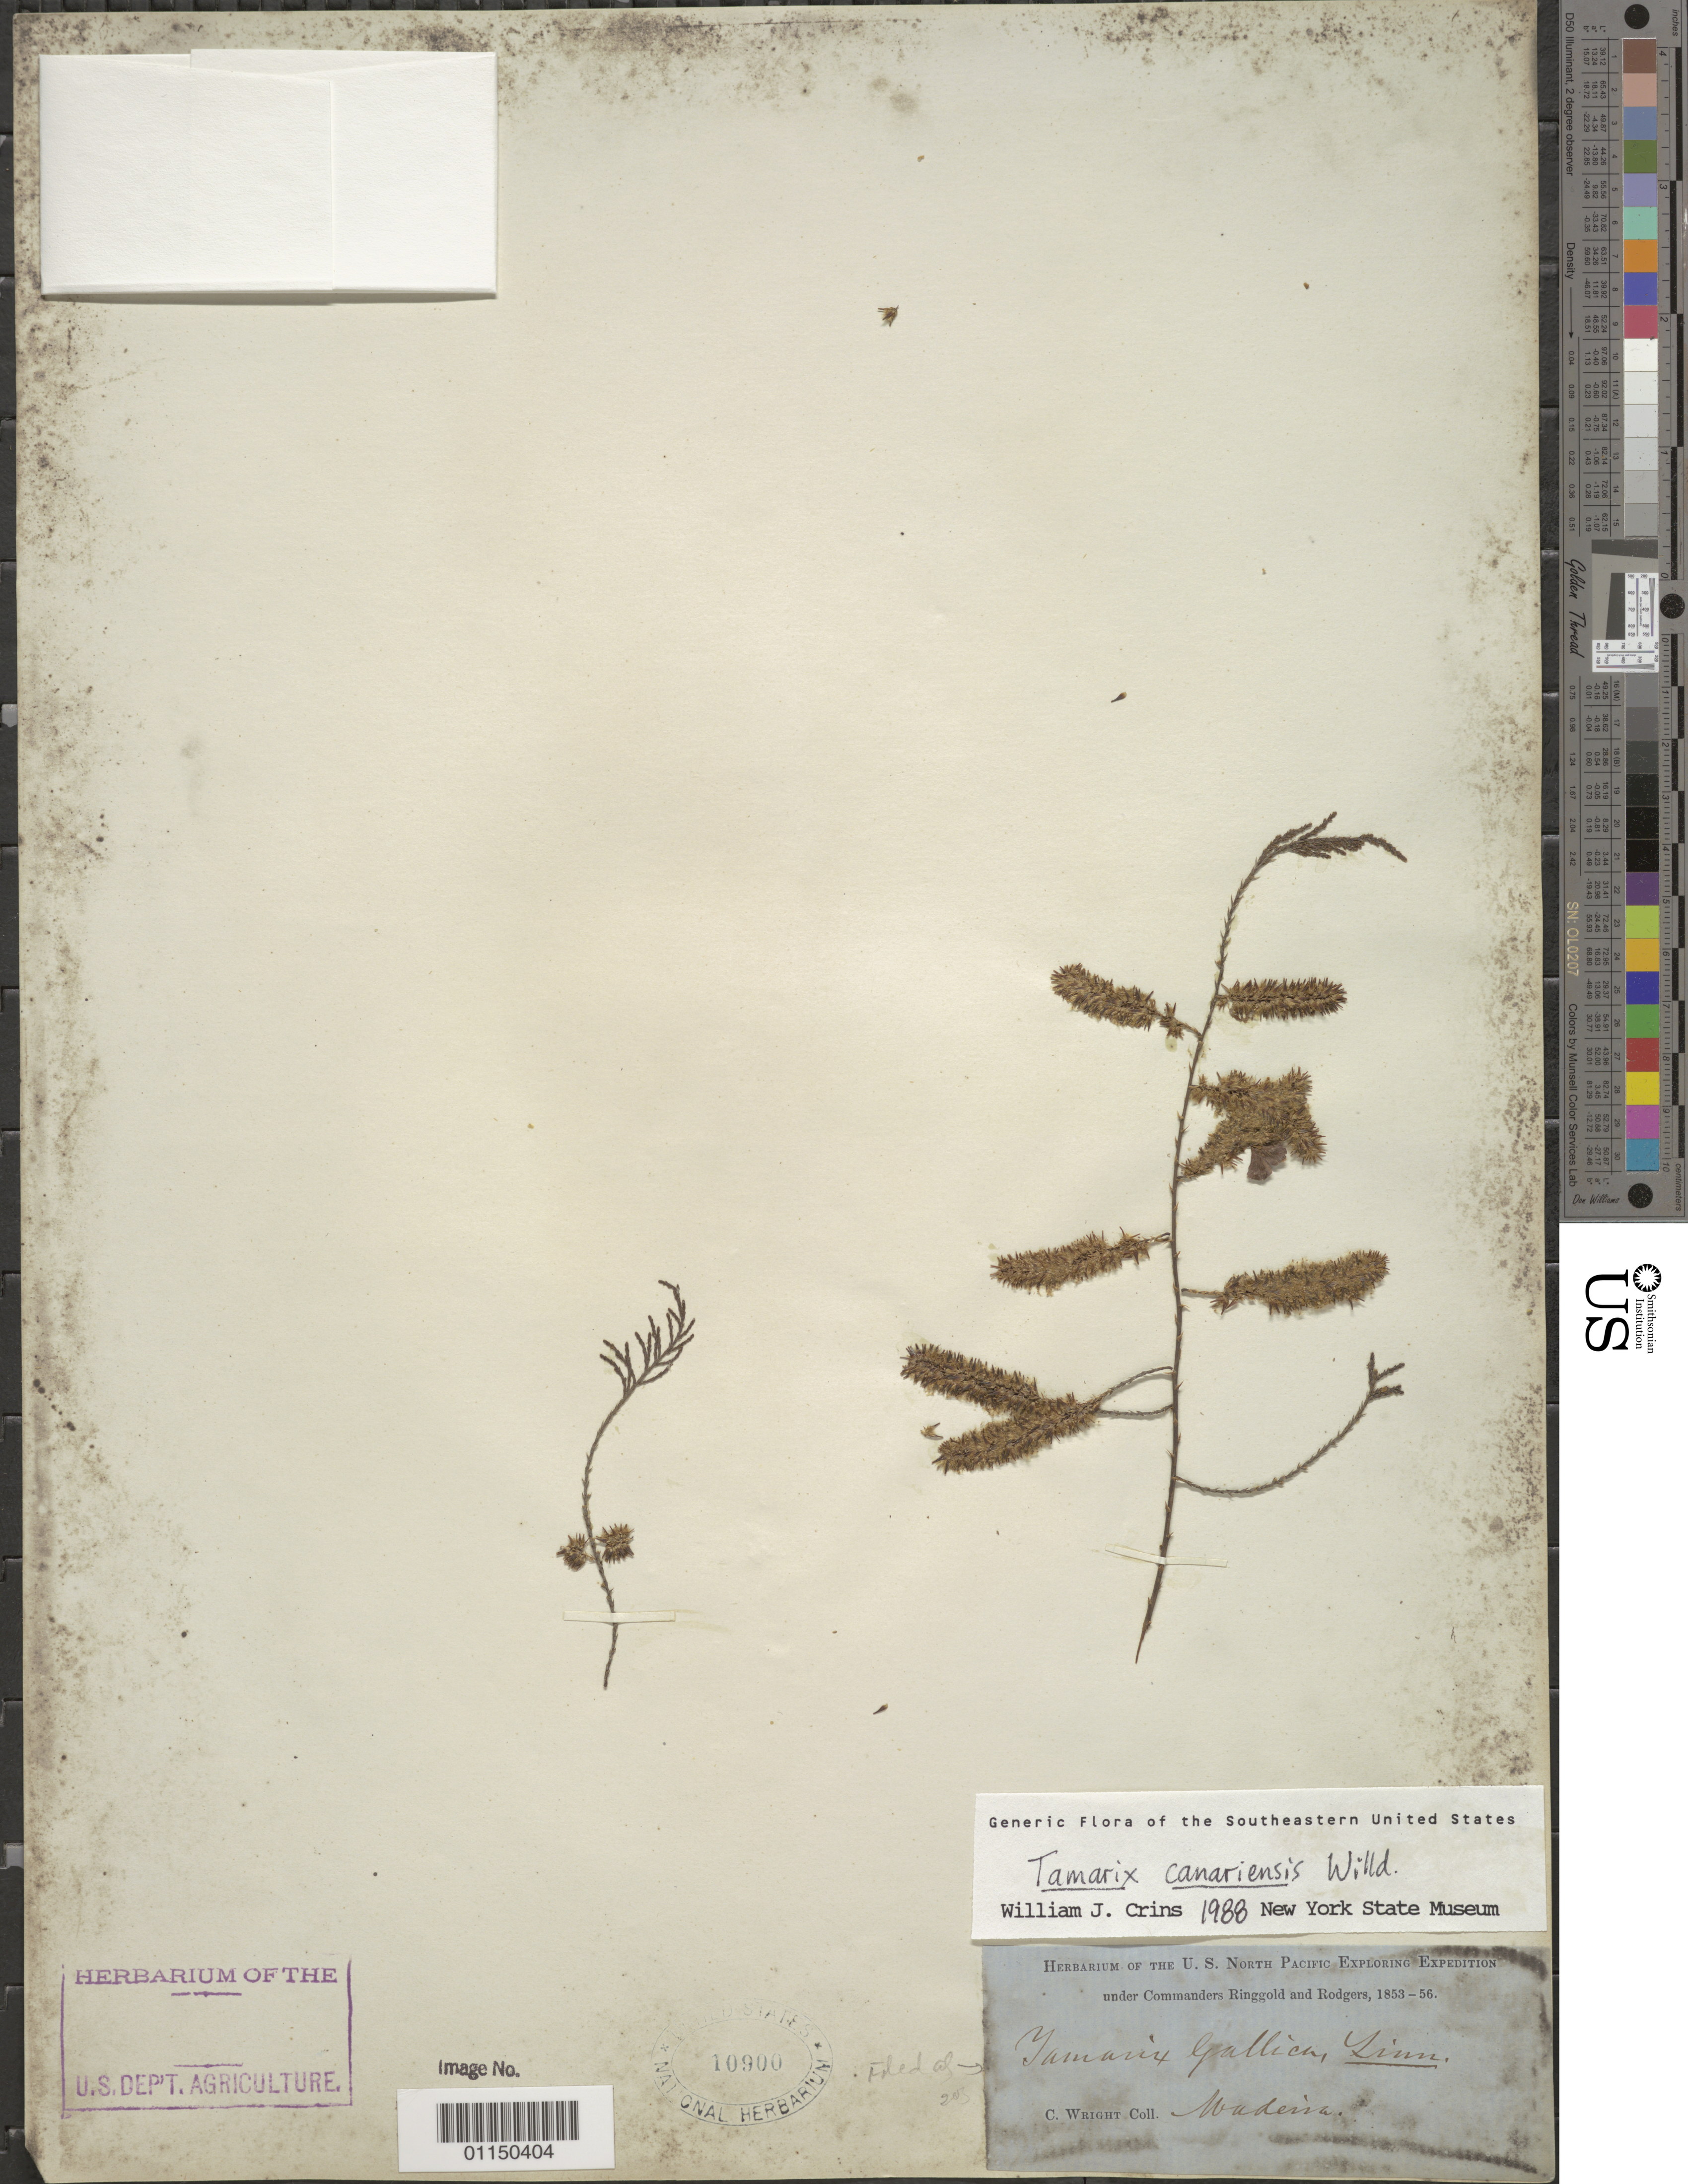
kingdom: Plantae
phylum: Tracheophyta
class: Magnoliopsida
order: Caryophyllales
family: Tamaricaceae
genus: Tamarix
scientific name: Tamarix canariensis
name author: Willd.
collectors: C. Wright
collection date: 1853/1856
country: Portugal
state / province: Madeira (Aut. Reg.)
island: Madeira Is.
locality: Madeira.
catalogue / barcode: US 10900